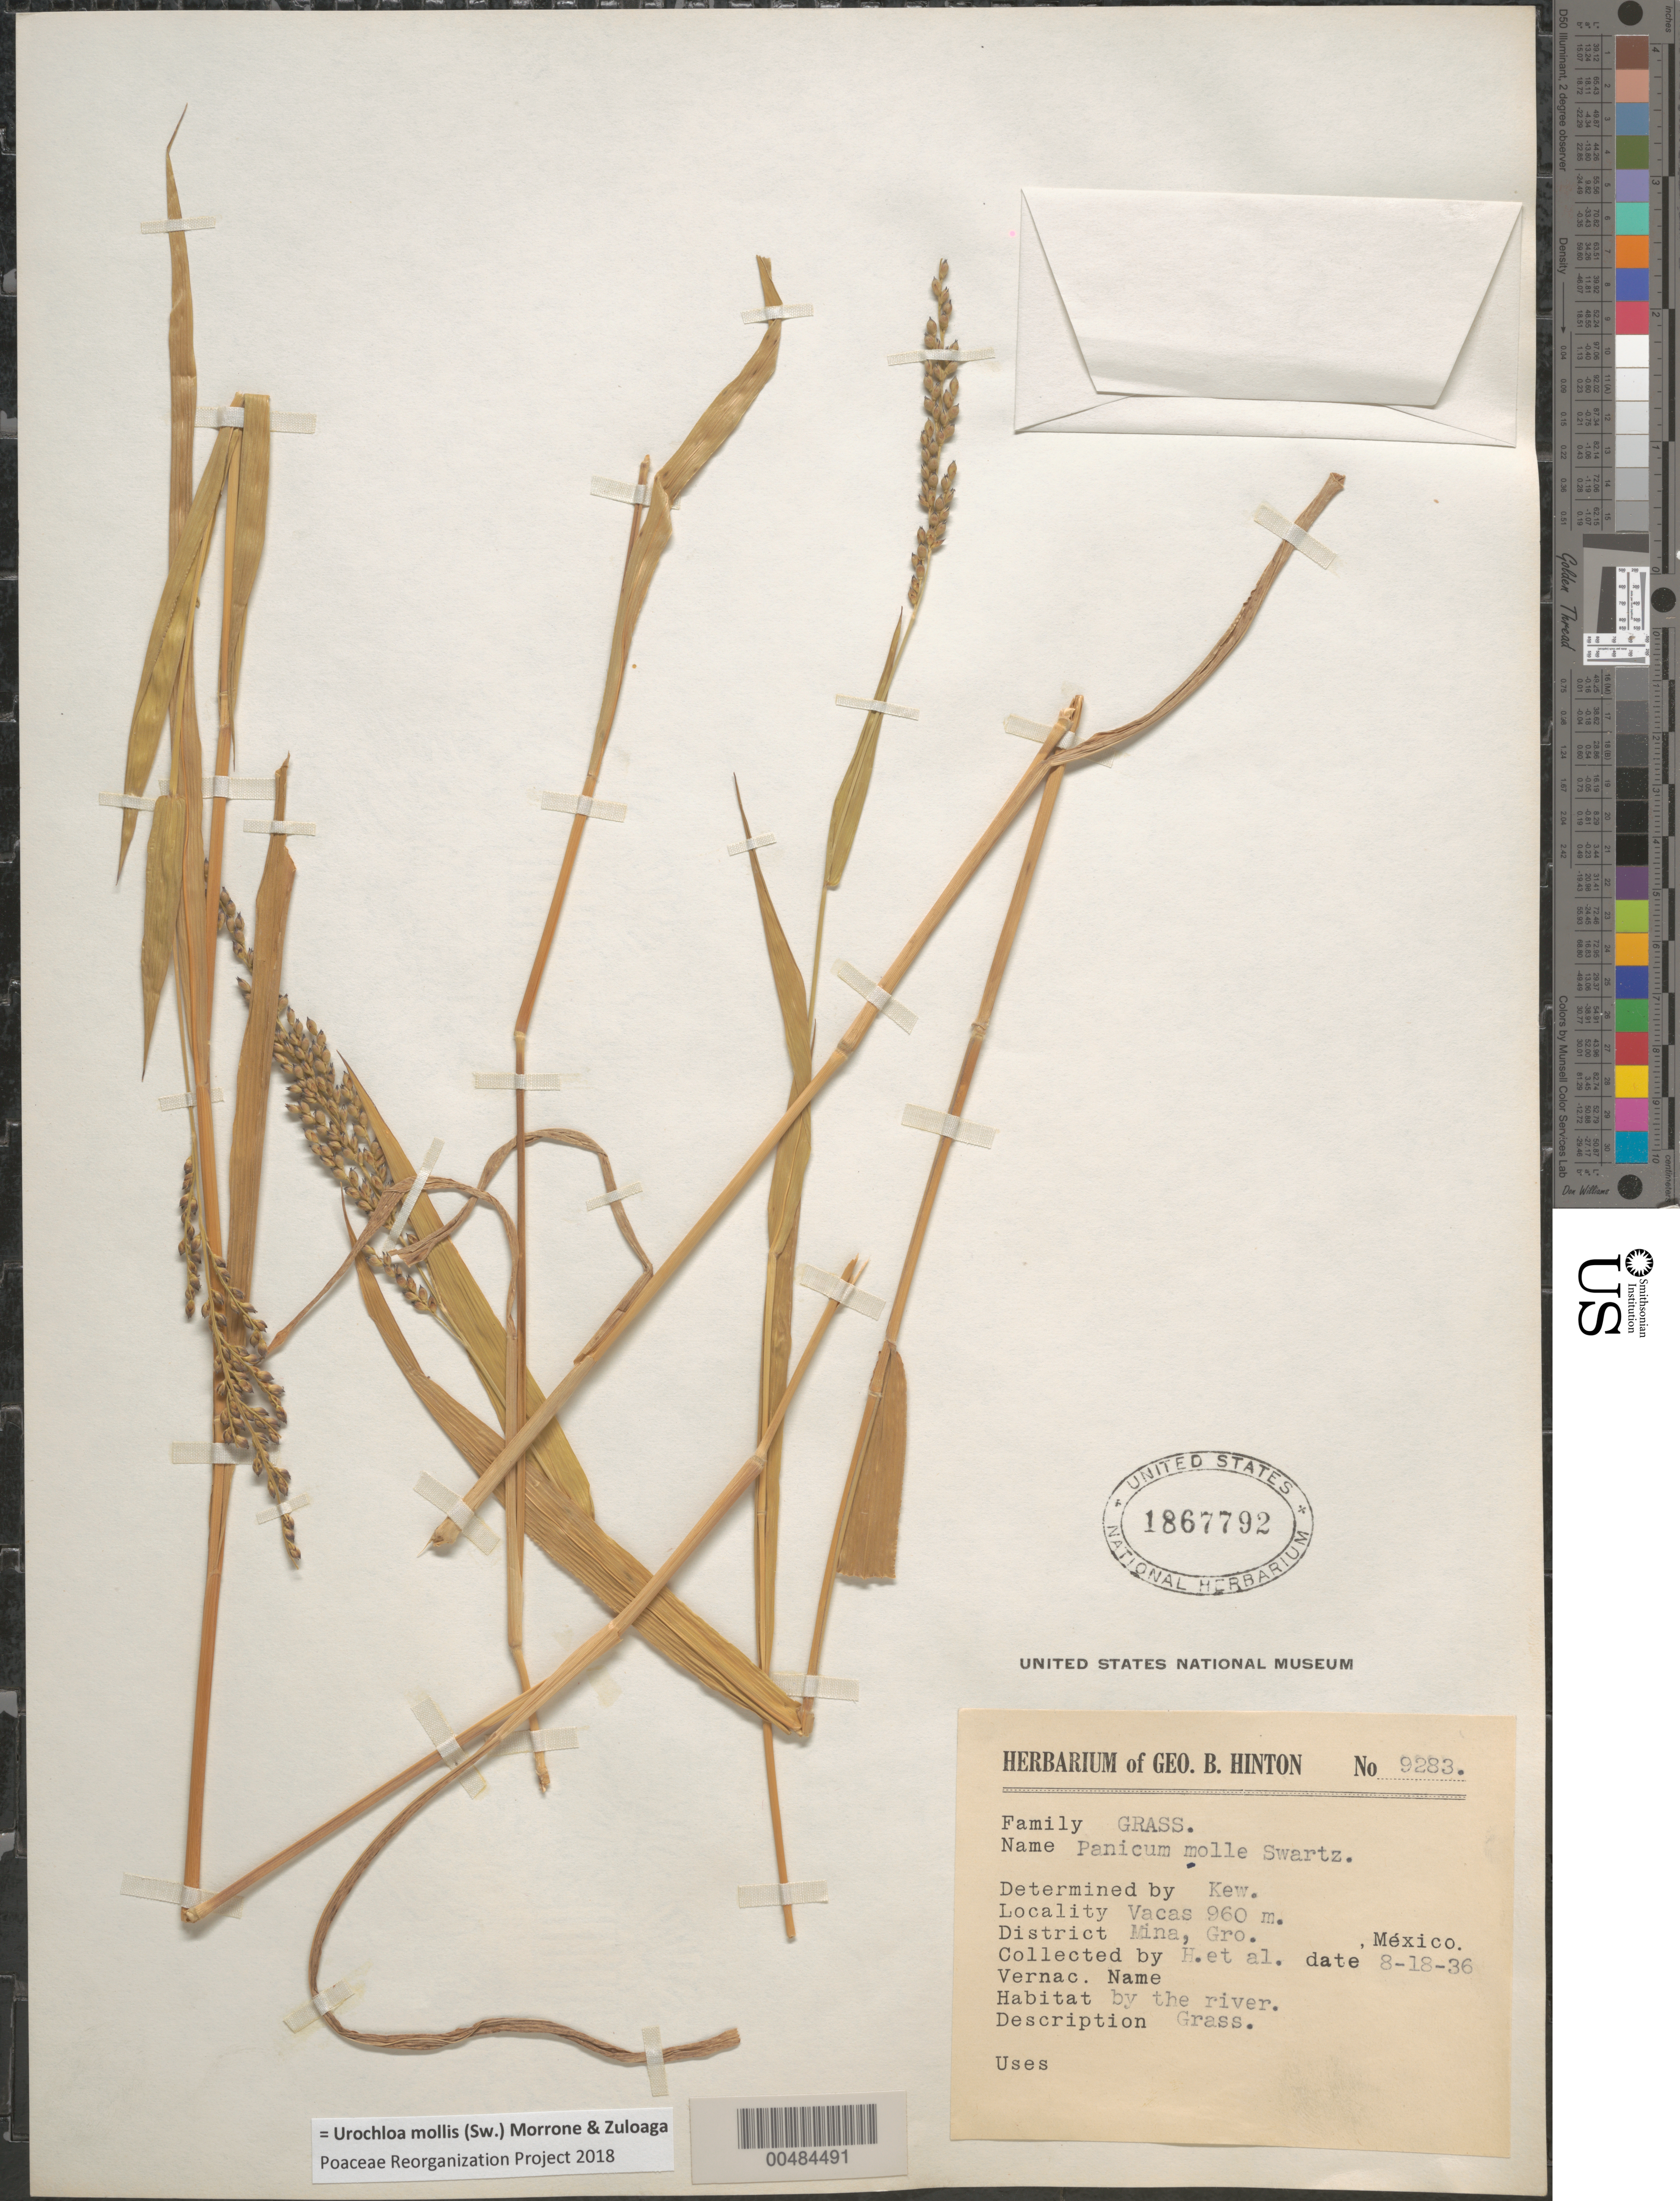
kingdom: Plantae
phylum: Tracheophyta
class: Liliopsida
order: Poales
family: Poaceae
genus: Brachiaria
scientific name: Brachiaria molle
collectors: G. B. Hinton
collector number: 9283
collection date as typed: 18 Aug 1936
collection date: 1936-08-18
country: Mexico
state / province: Guerrero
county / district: Mina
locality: Vacas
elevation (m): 960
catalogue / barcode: US 1867792